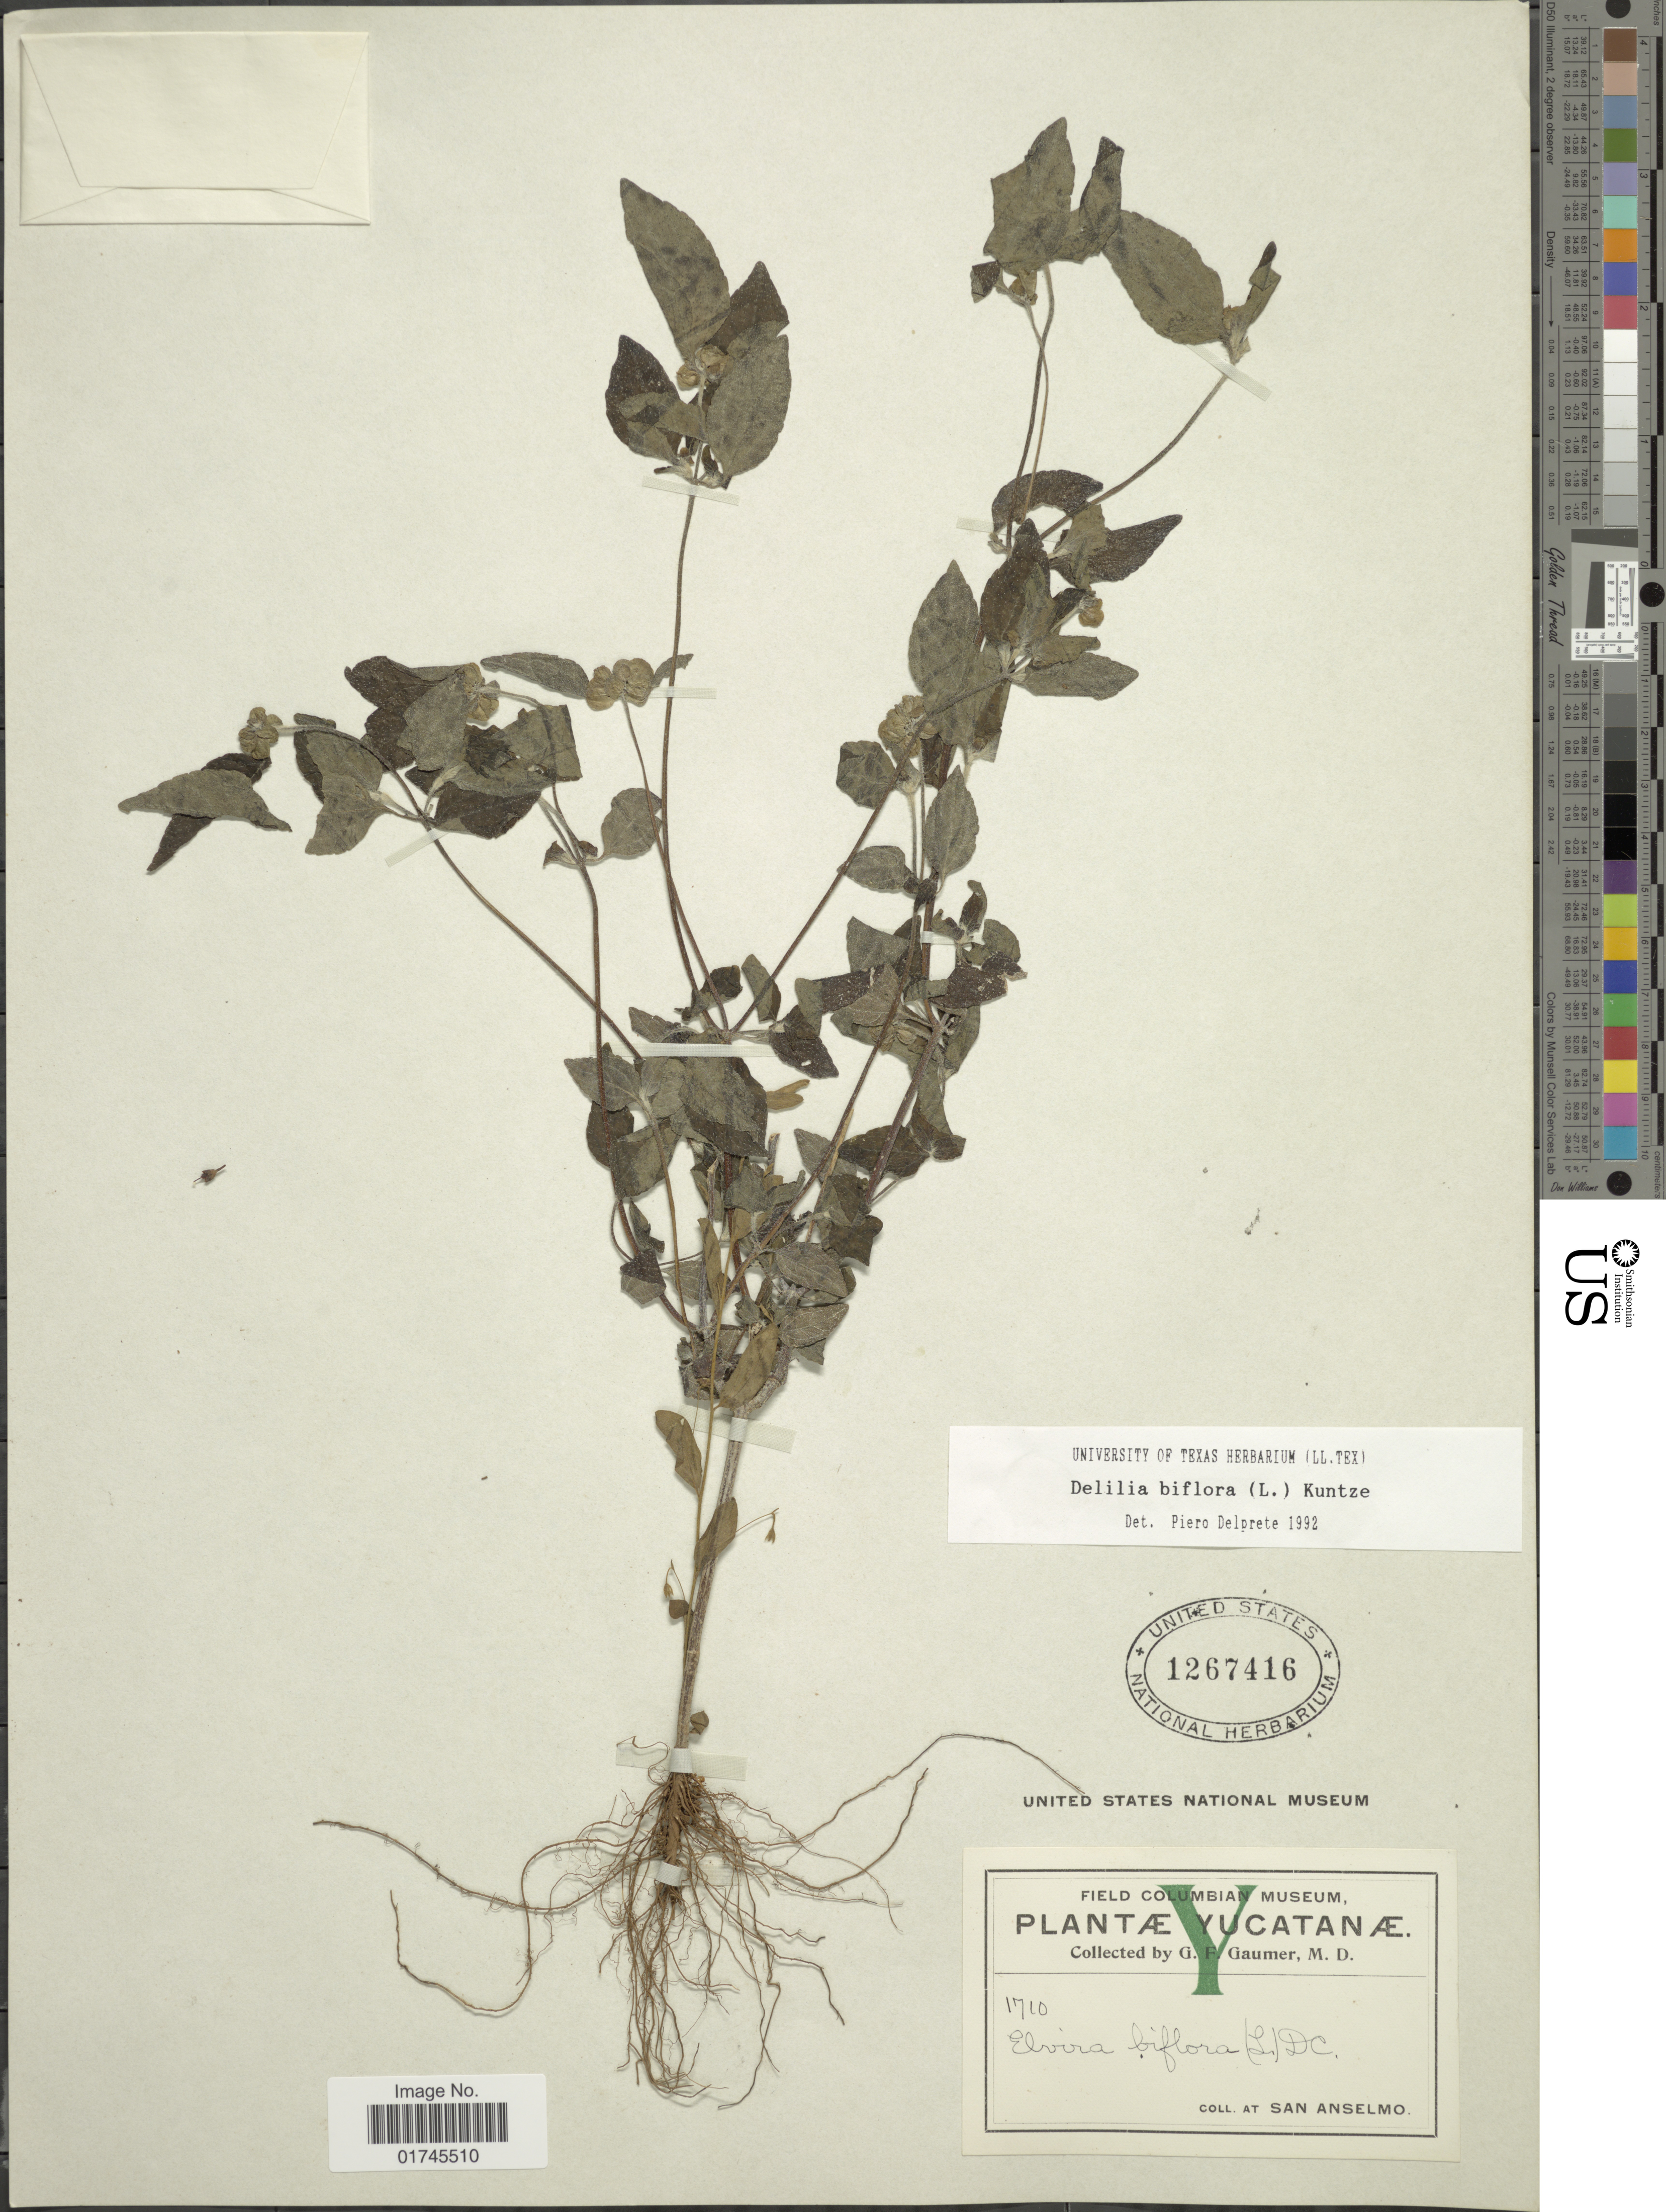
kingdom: Plantae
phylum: Tracheophyta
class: Magnoliopsida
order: Asterales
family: Asteraceae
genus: Delilia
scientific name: Delilia biflora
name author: (L.) Kuntze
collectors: G. F. Gaumer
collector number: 1710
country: Mexico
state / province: Yucatán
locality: At San Anselmo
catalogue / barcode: US 1267416